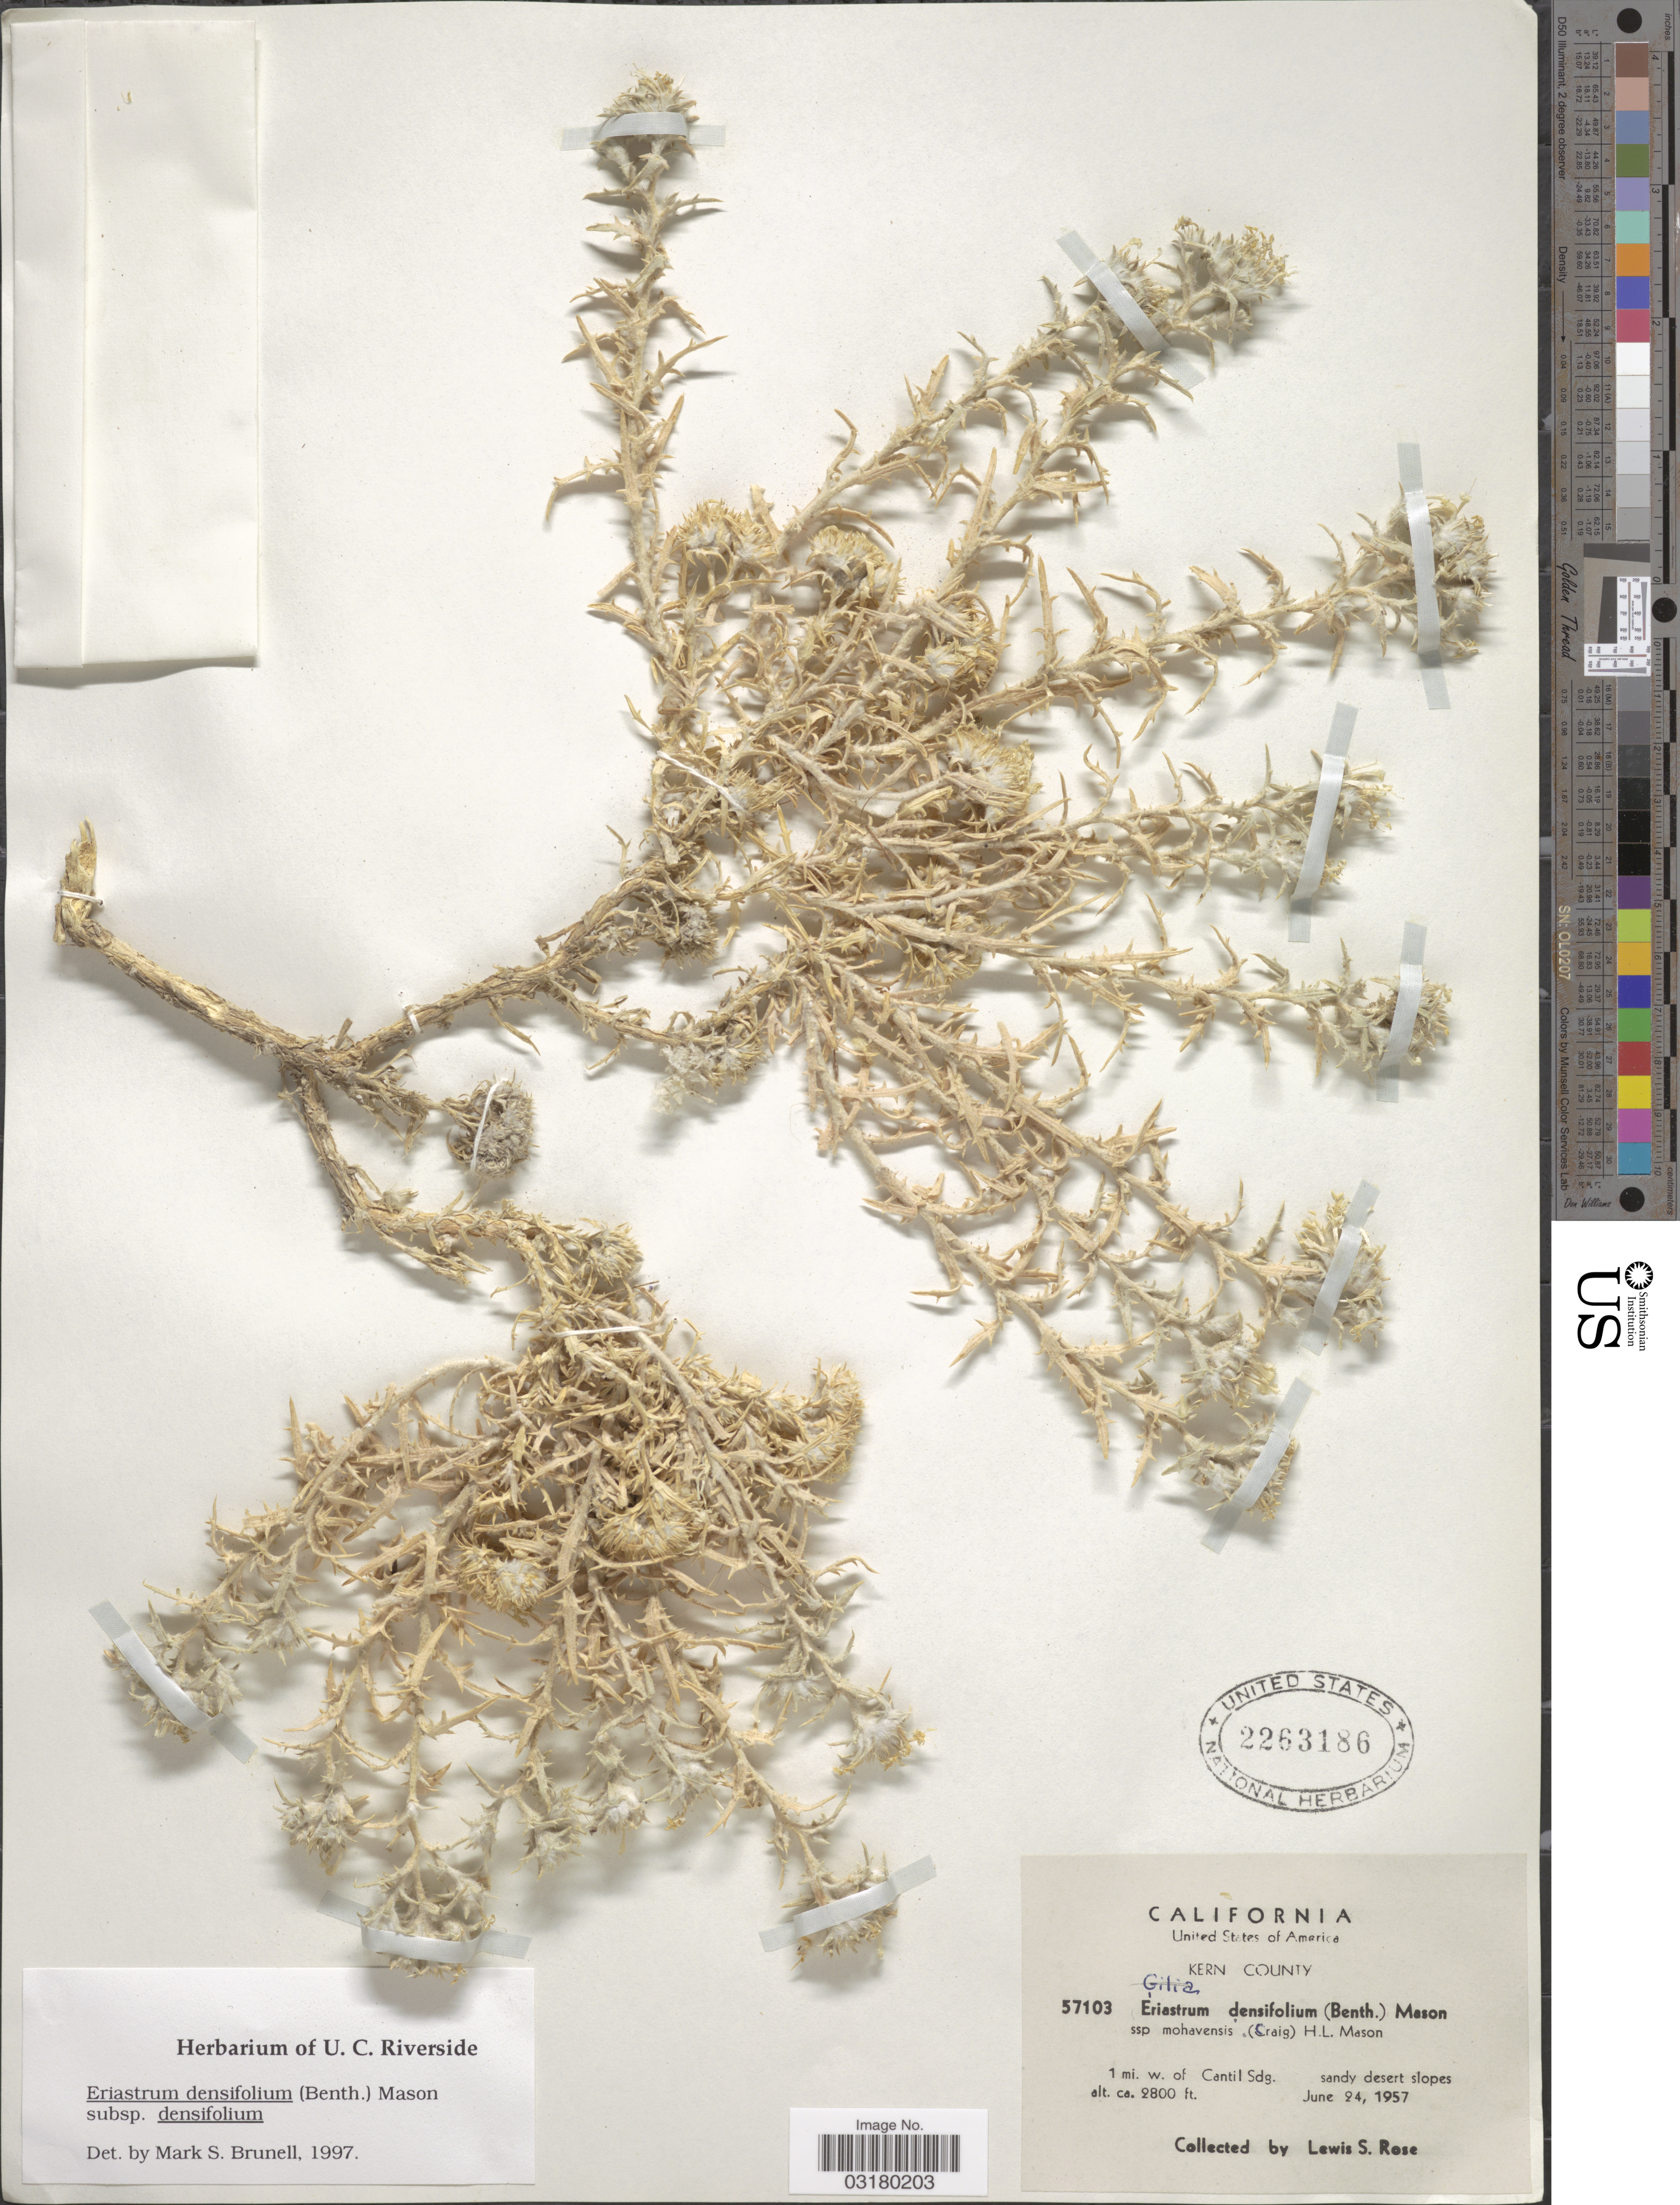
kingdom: Plantae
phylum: Tracheophyta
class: Magnoliopsida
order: Ericales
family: Polemoniaceae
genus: Eriastrum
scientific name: Eriastrum densifolium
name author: (Benth.) H. Mason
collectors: L. S. Rose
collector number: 57103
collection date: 1957-06-24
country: United States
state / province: California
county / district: Kern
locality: Kern County. 1 mi. W. of Cantil Sdg.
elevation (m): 853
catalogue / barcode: US 2263186